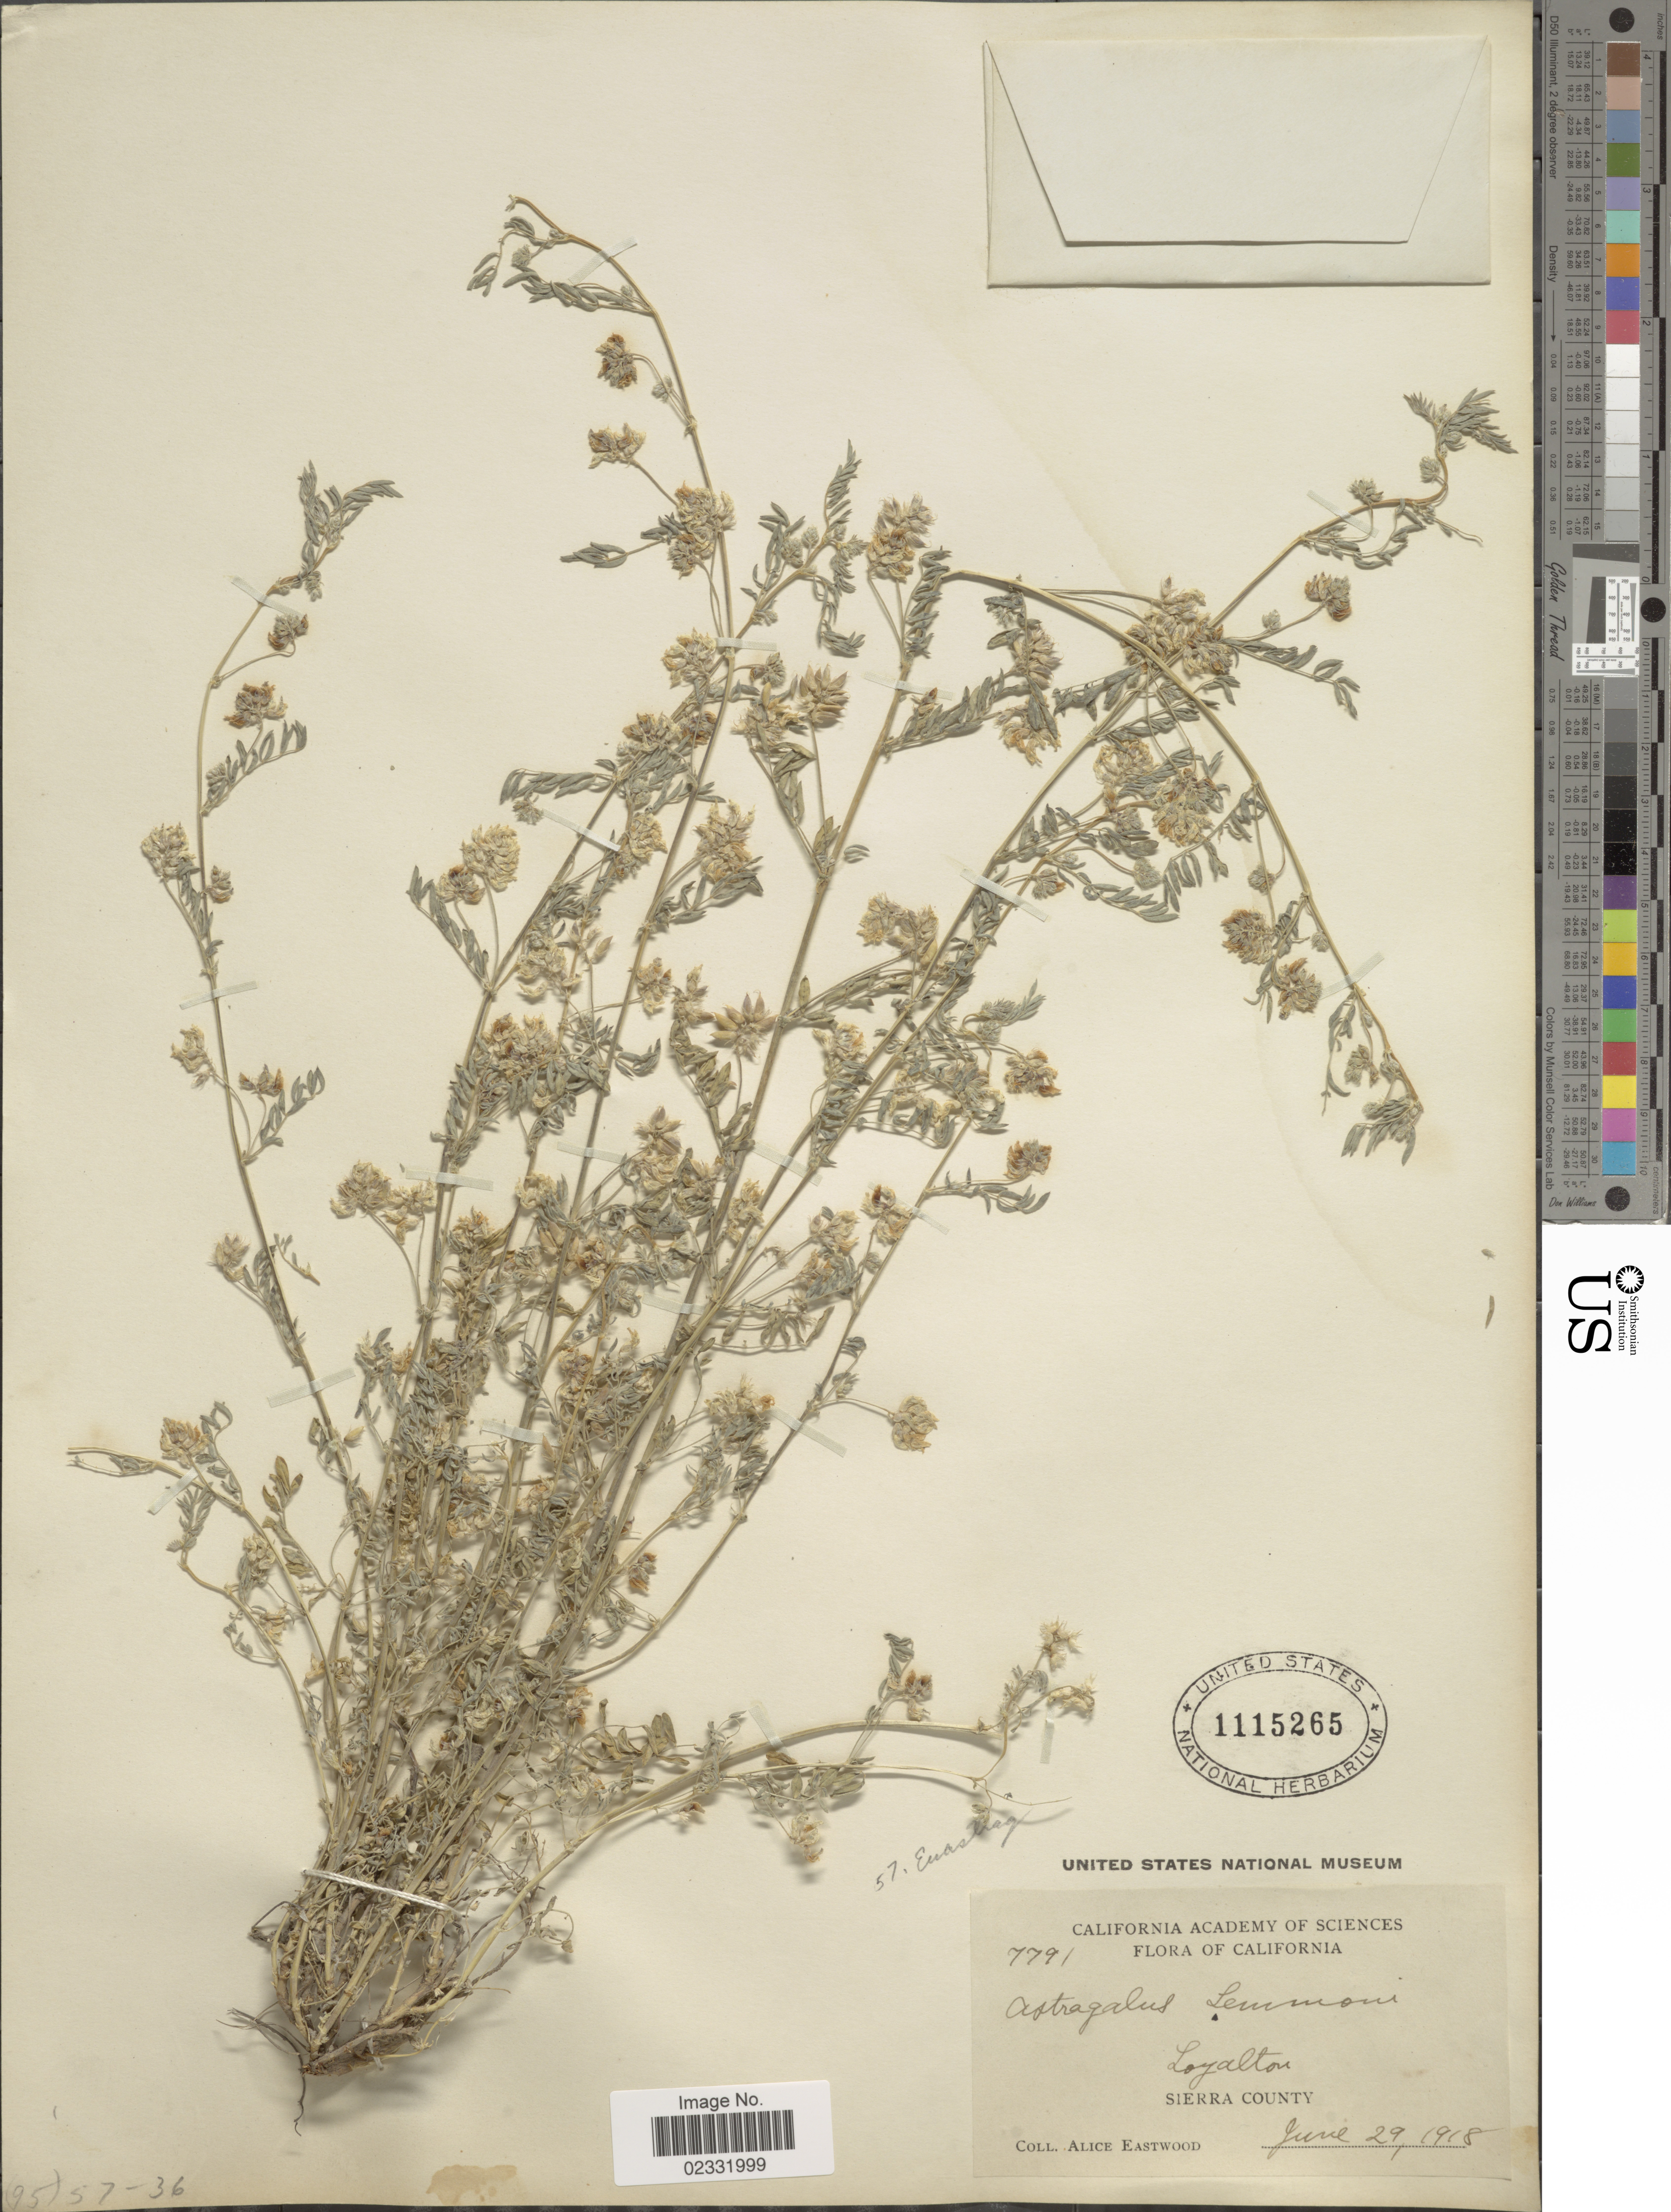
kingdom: Plantae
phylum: Tracheophyta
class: Magnoliopsida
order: Fabales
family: Fabaceae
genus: Astragalus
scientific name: Astragalus lemmonii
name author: A. Gray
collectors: A. Eastwood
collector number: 7791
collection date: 1918-06-29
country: United States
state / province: California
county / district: Sierra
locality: Loyalton, Sierra County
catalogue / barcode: US 1115265